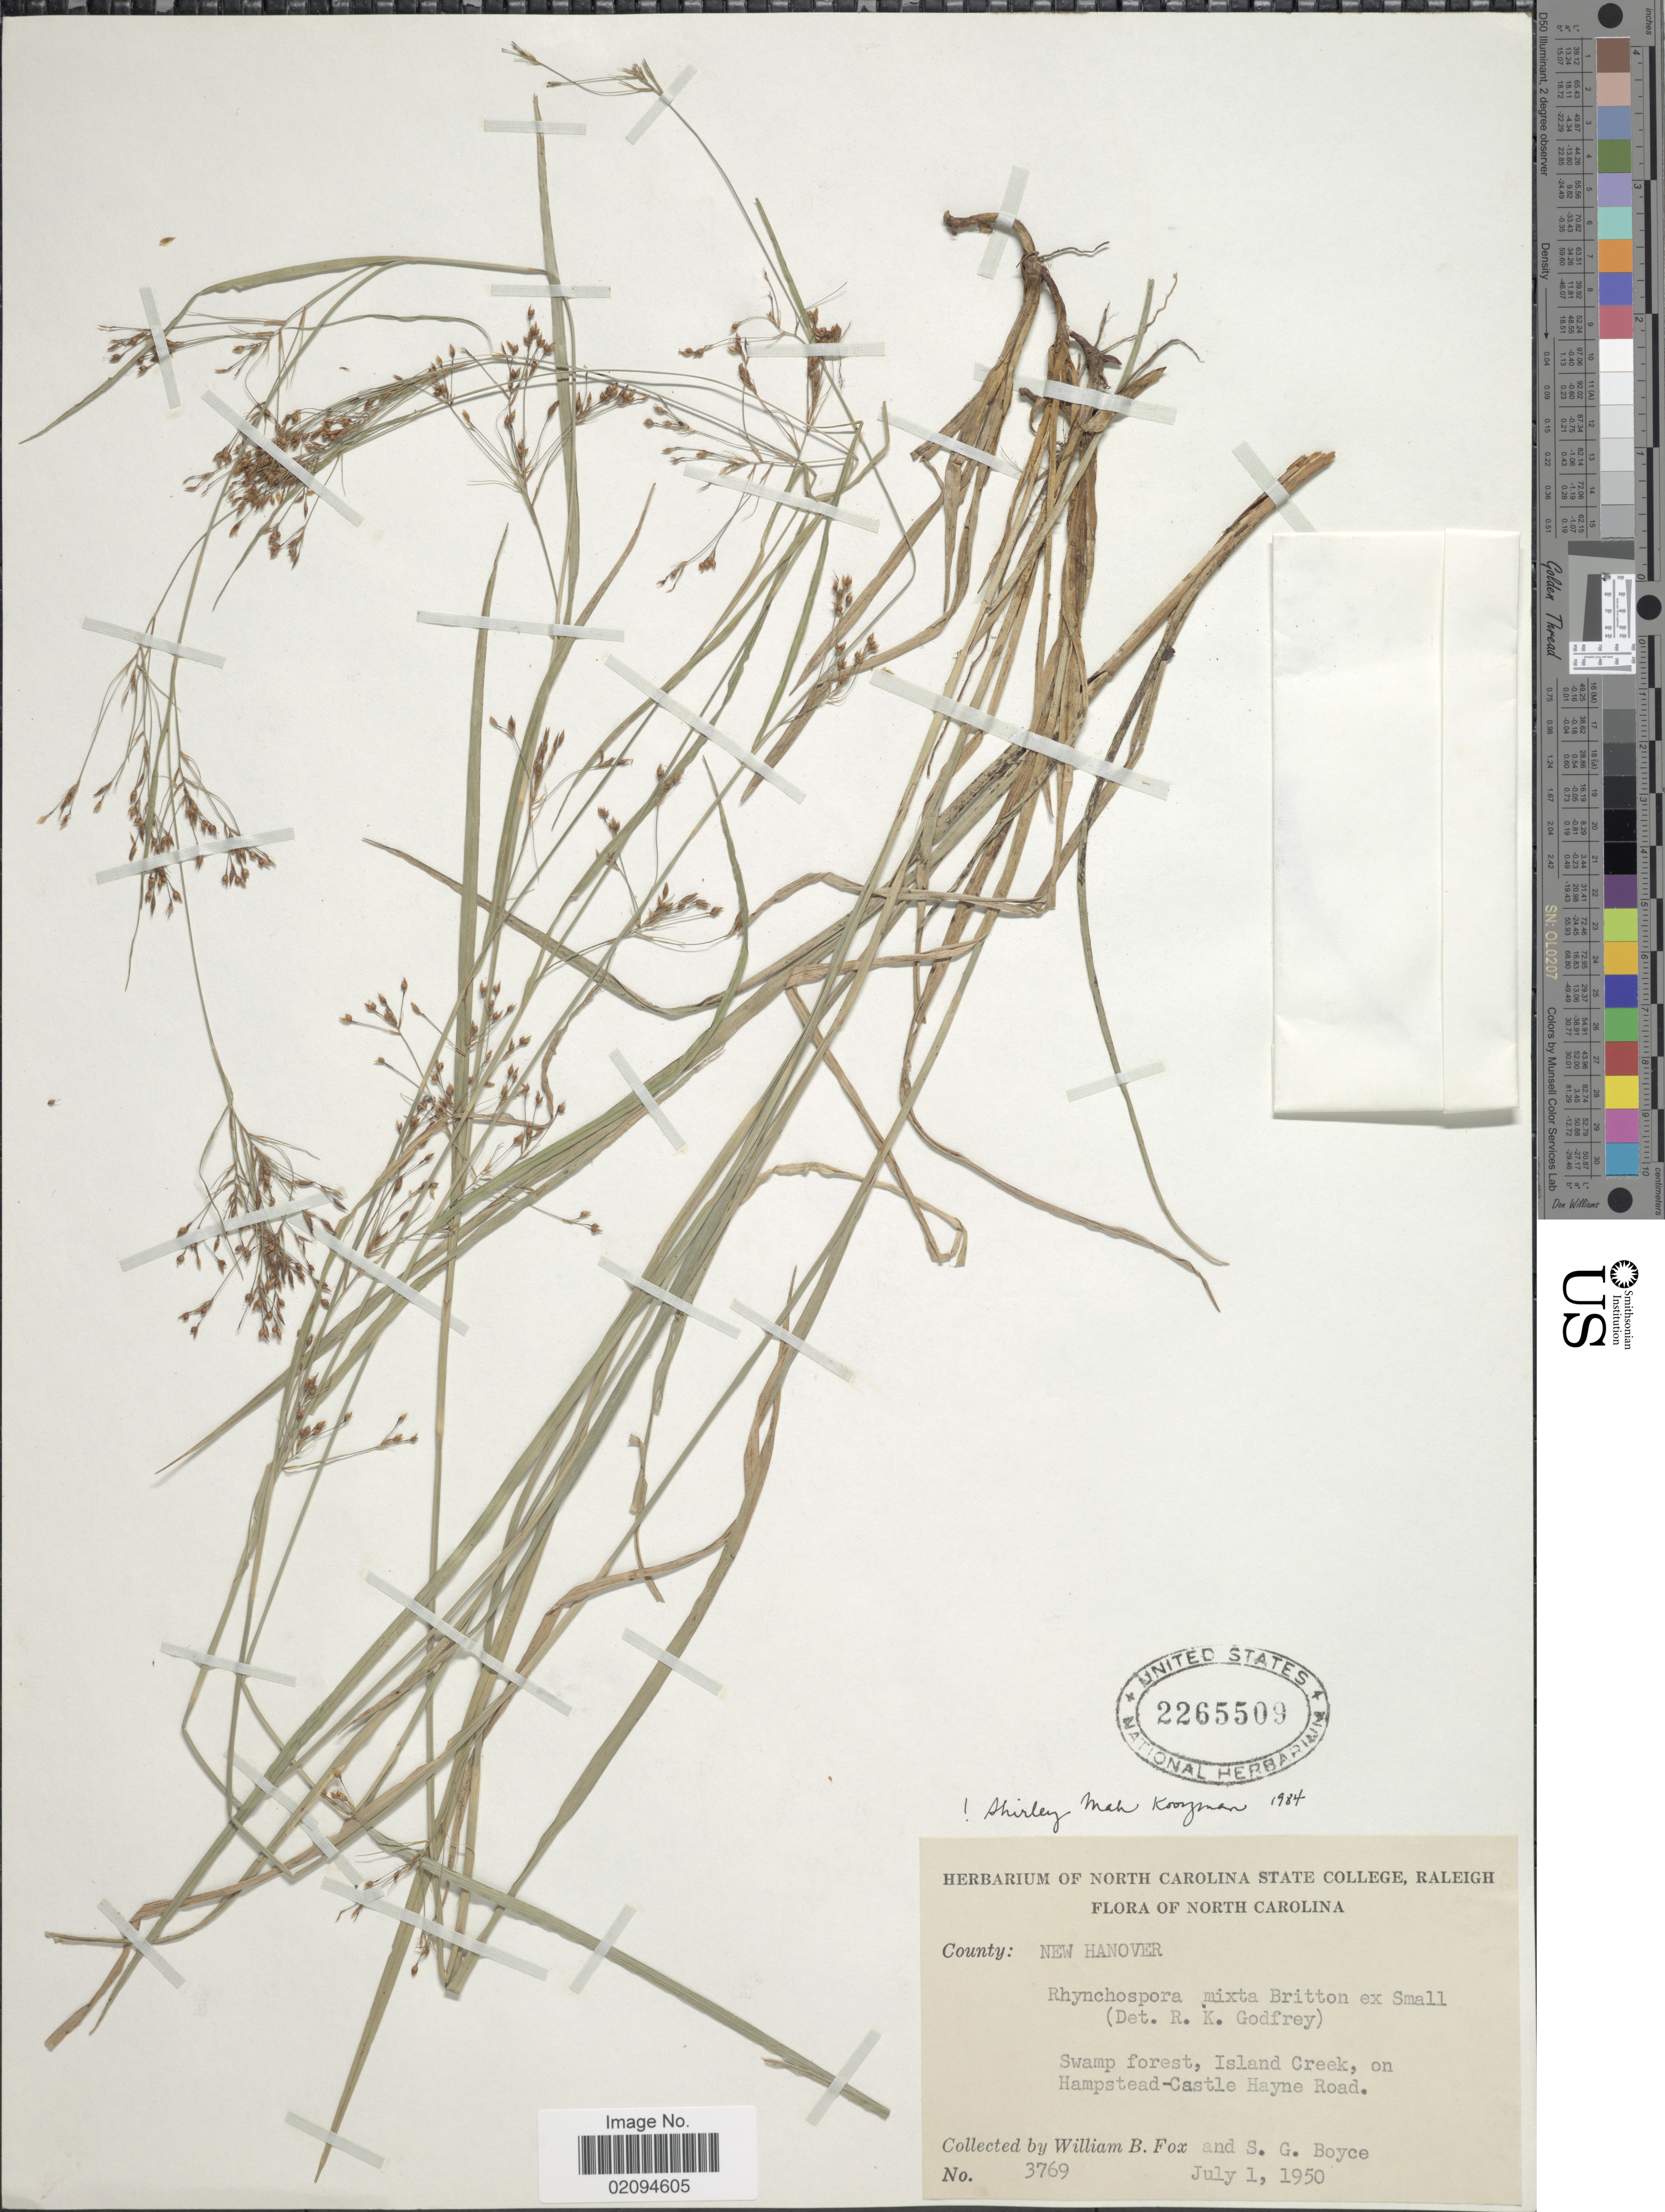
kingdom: Plantae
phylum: Tracheophyta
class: Liliopsida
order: Poales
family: Cyperaceae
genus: Rhynchospora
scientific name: Rhynchospora mixta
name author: Britton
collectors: W. B. Fox & S. Boyce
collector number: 3769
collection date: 1950-07-01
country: United States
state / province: North Carolina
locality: County: New Hanover. Island Creek, on Hampstead-Castle Hayne Road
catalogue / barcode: US 2265509